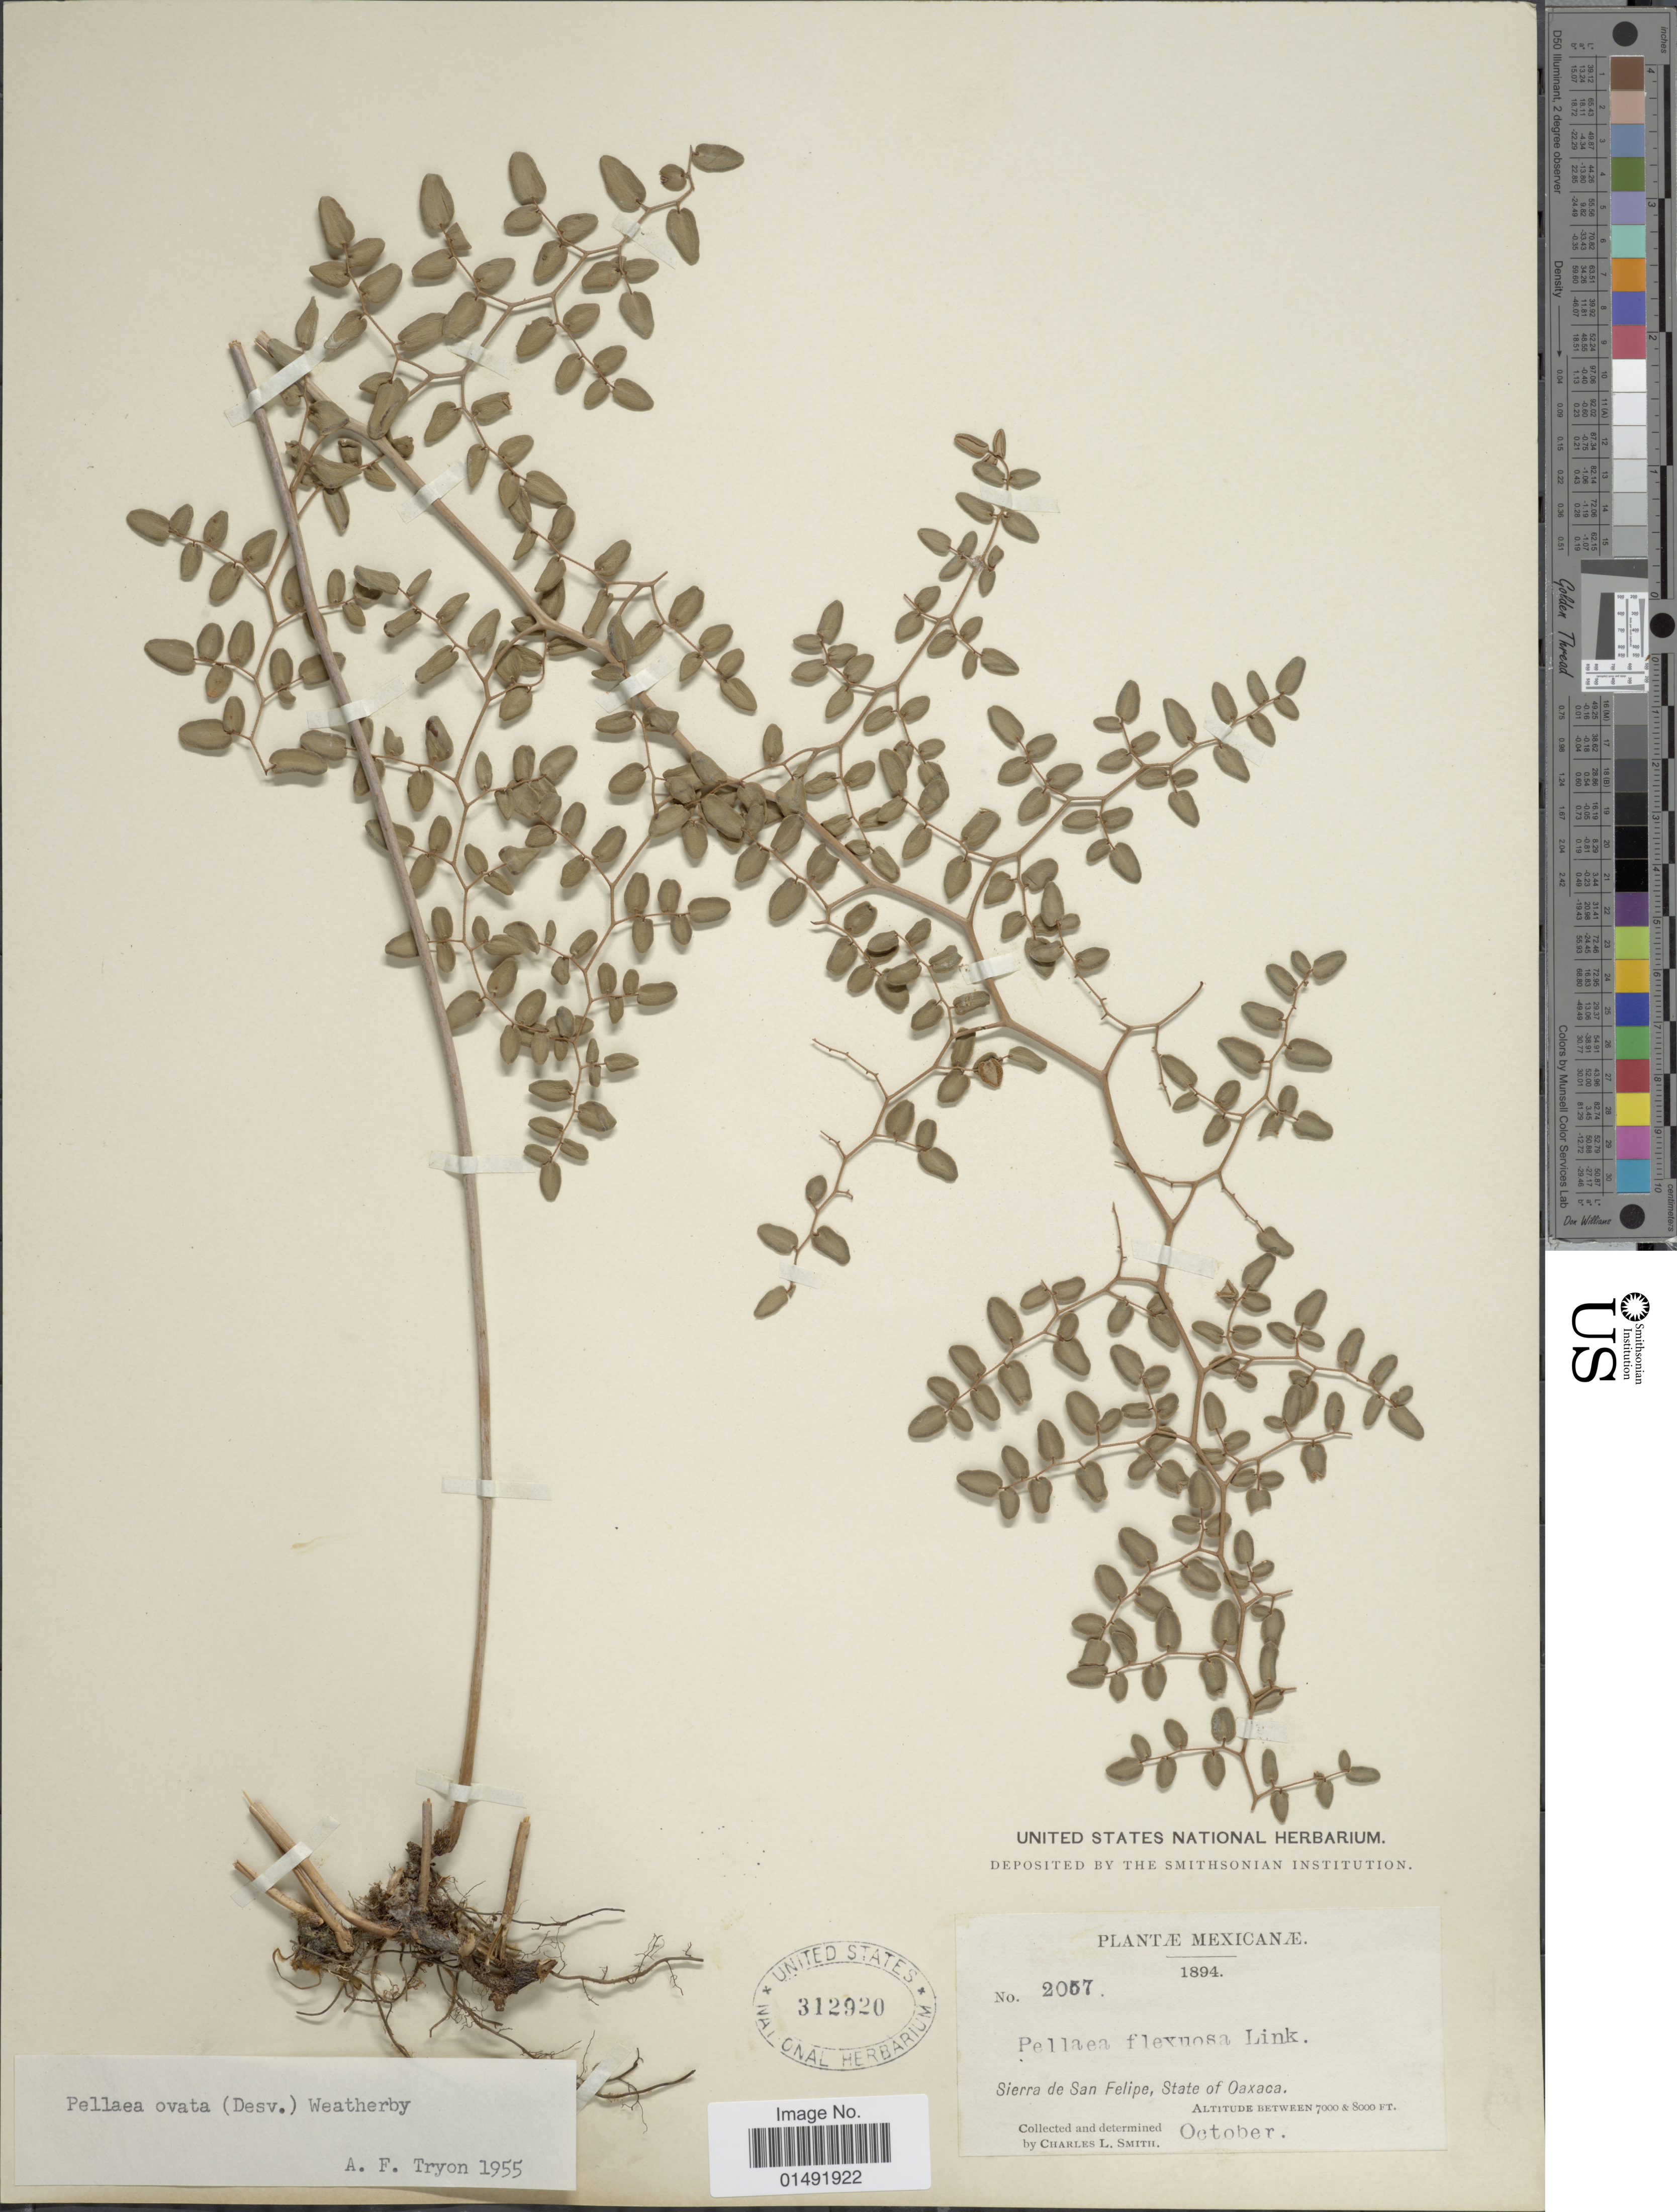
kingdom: Plantae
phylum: Tracheophyta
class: Polypodiopsida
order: Polypodiales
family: Pteridaceae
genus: Pellaea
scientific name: Pellaea ovata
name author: (Desv.) Weath.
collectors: C. L. Smith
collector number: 2057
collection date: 1894-10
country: Mexico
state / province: Oaxaca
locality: Sierra de San felipe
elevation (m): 2134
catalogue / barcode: US 312920